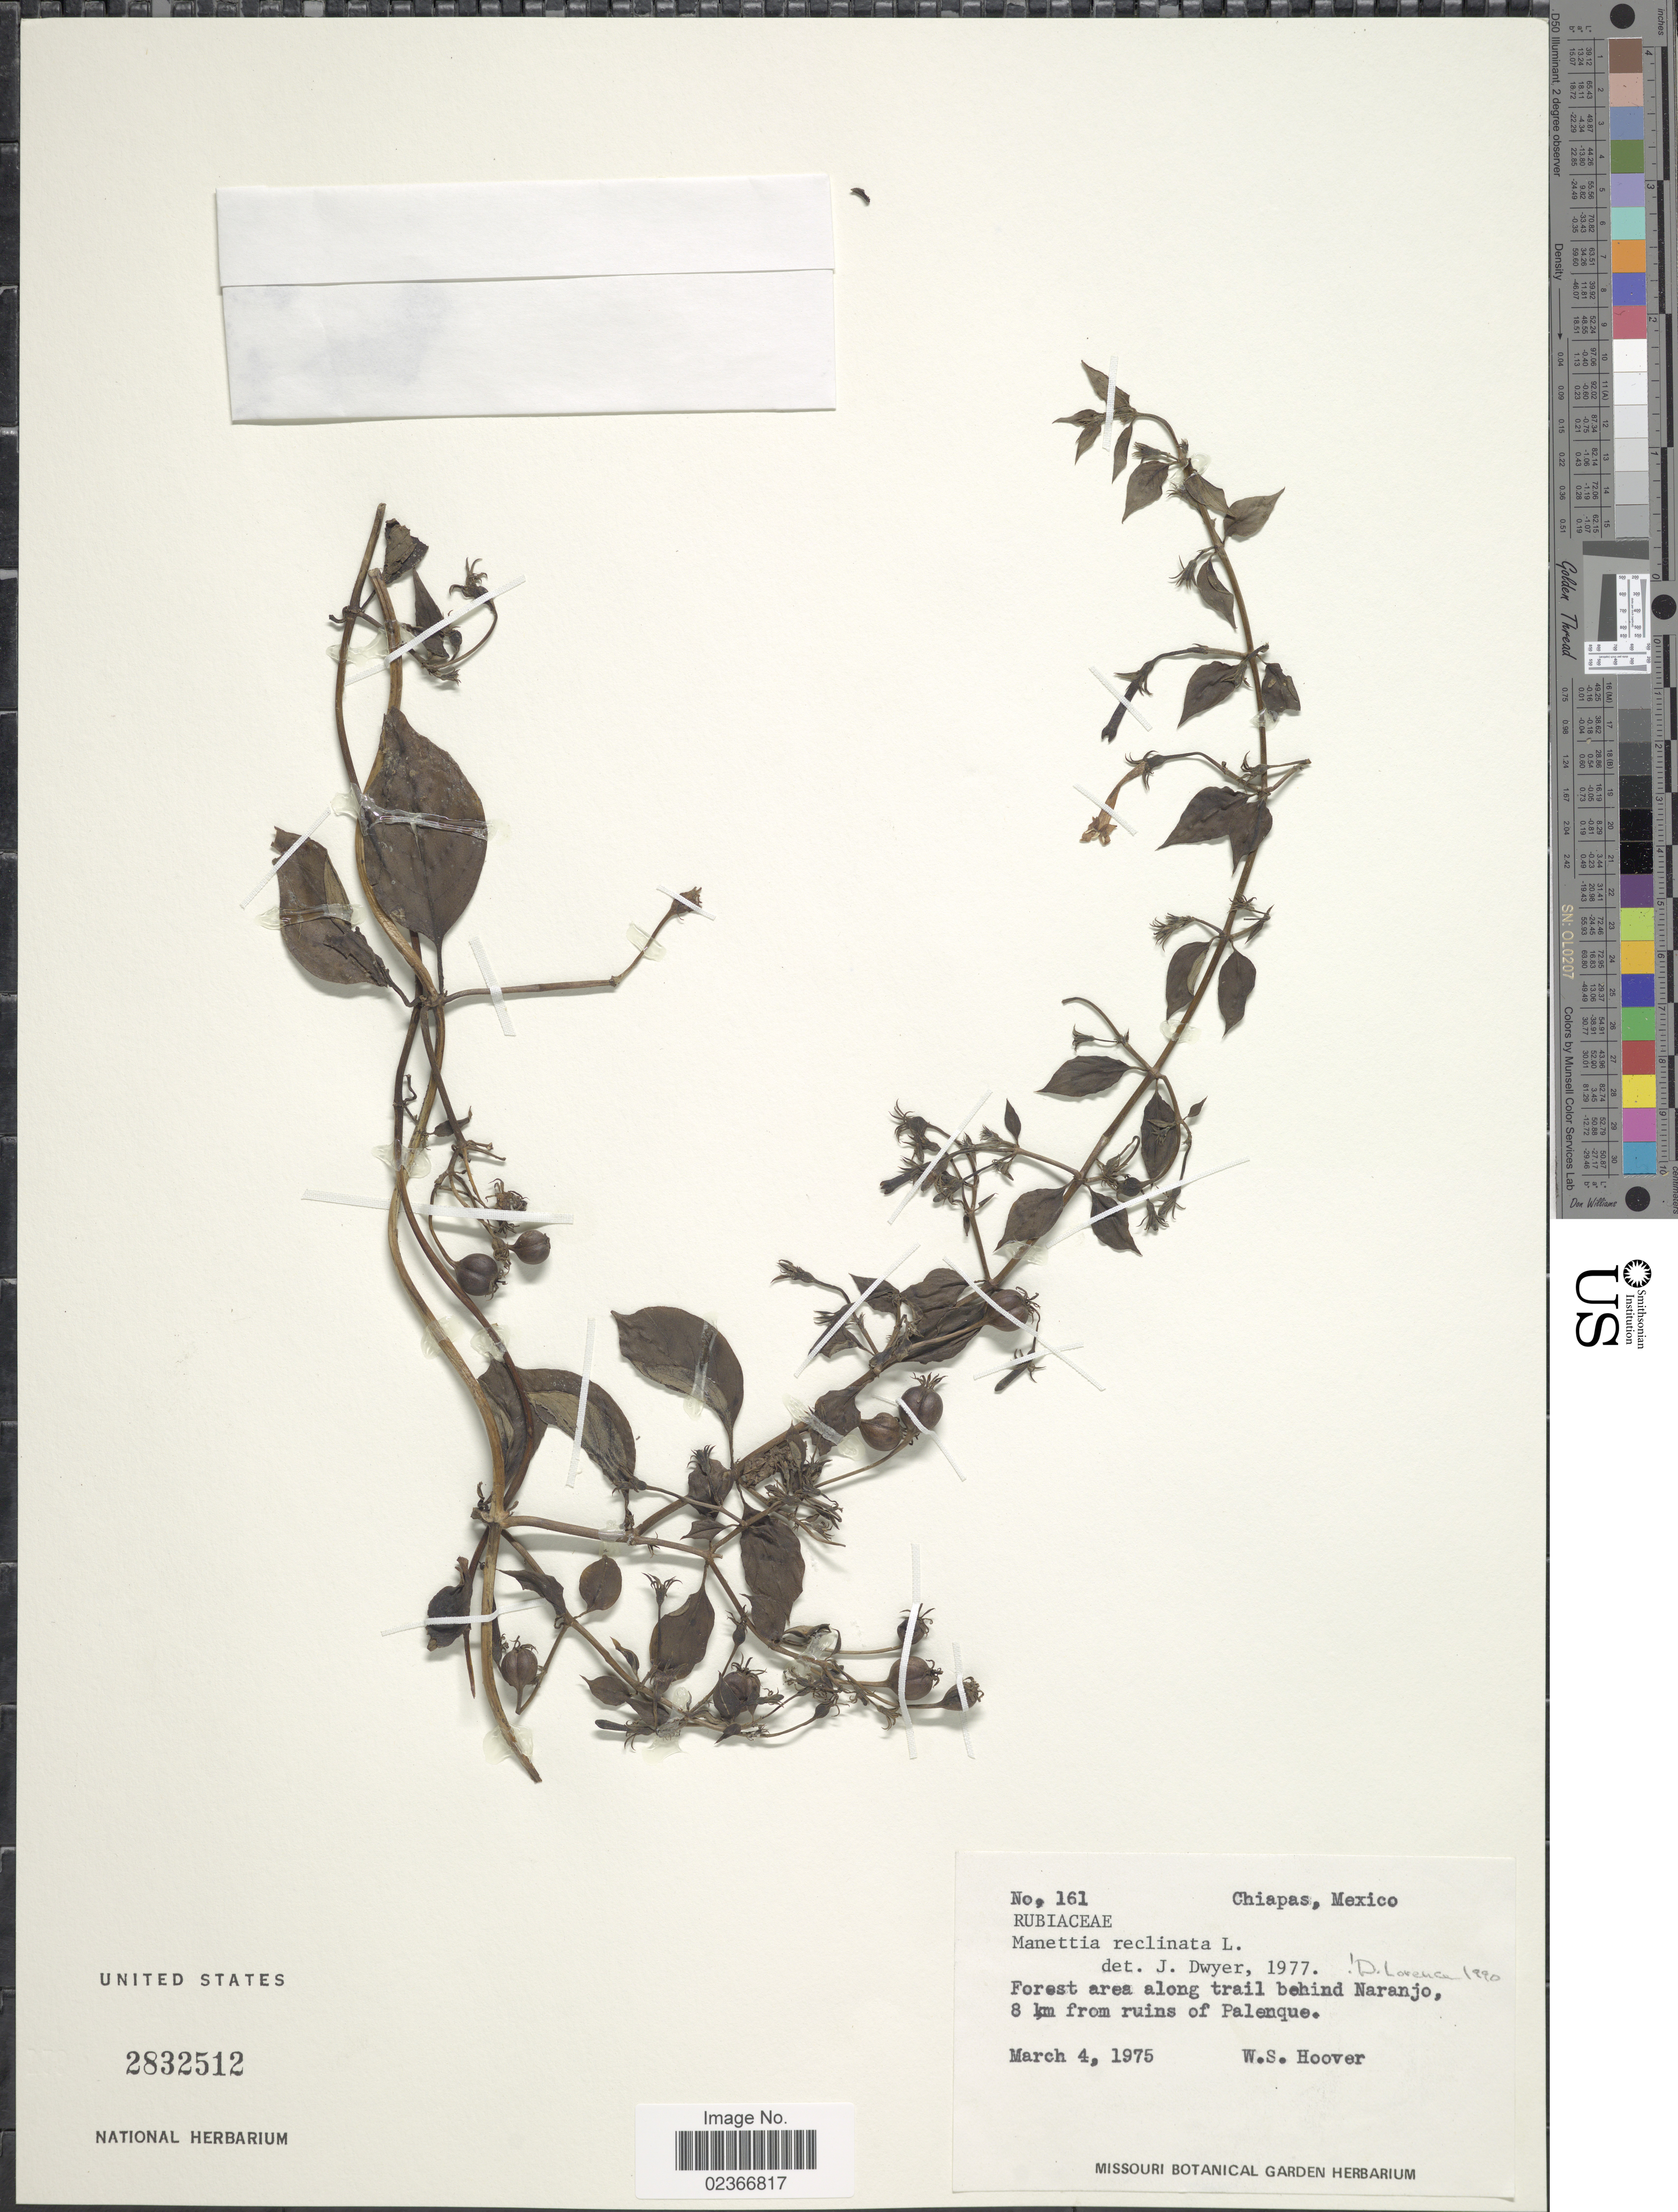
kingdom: Plantae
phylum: Tracheophyta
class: Magnoliopsida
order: Gentianales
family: Rubiaceae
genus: Manettia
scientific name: Manettia reclinata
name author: L.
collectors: W. S. Hoover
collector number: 161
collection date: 1975-03-04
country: Mexico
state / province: Chiapas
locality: Forest area along trail behind Naranjo, 8 km from ruins of Palenque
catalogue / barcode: US 2832512